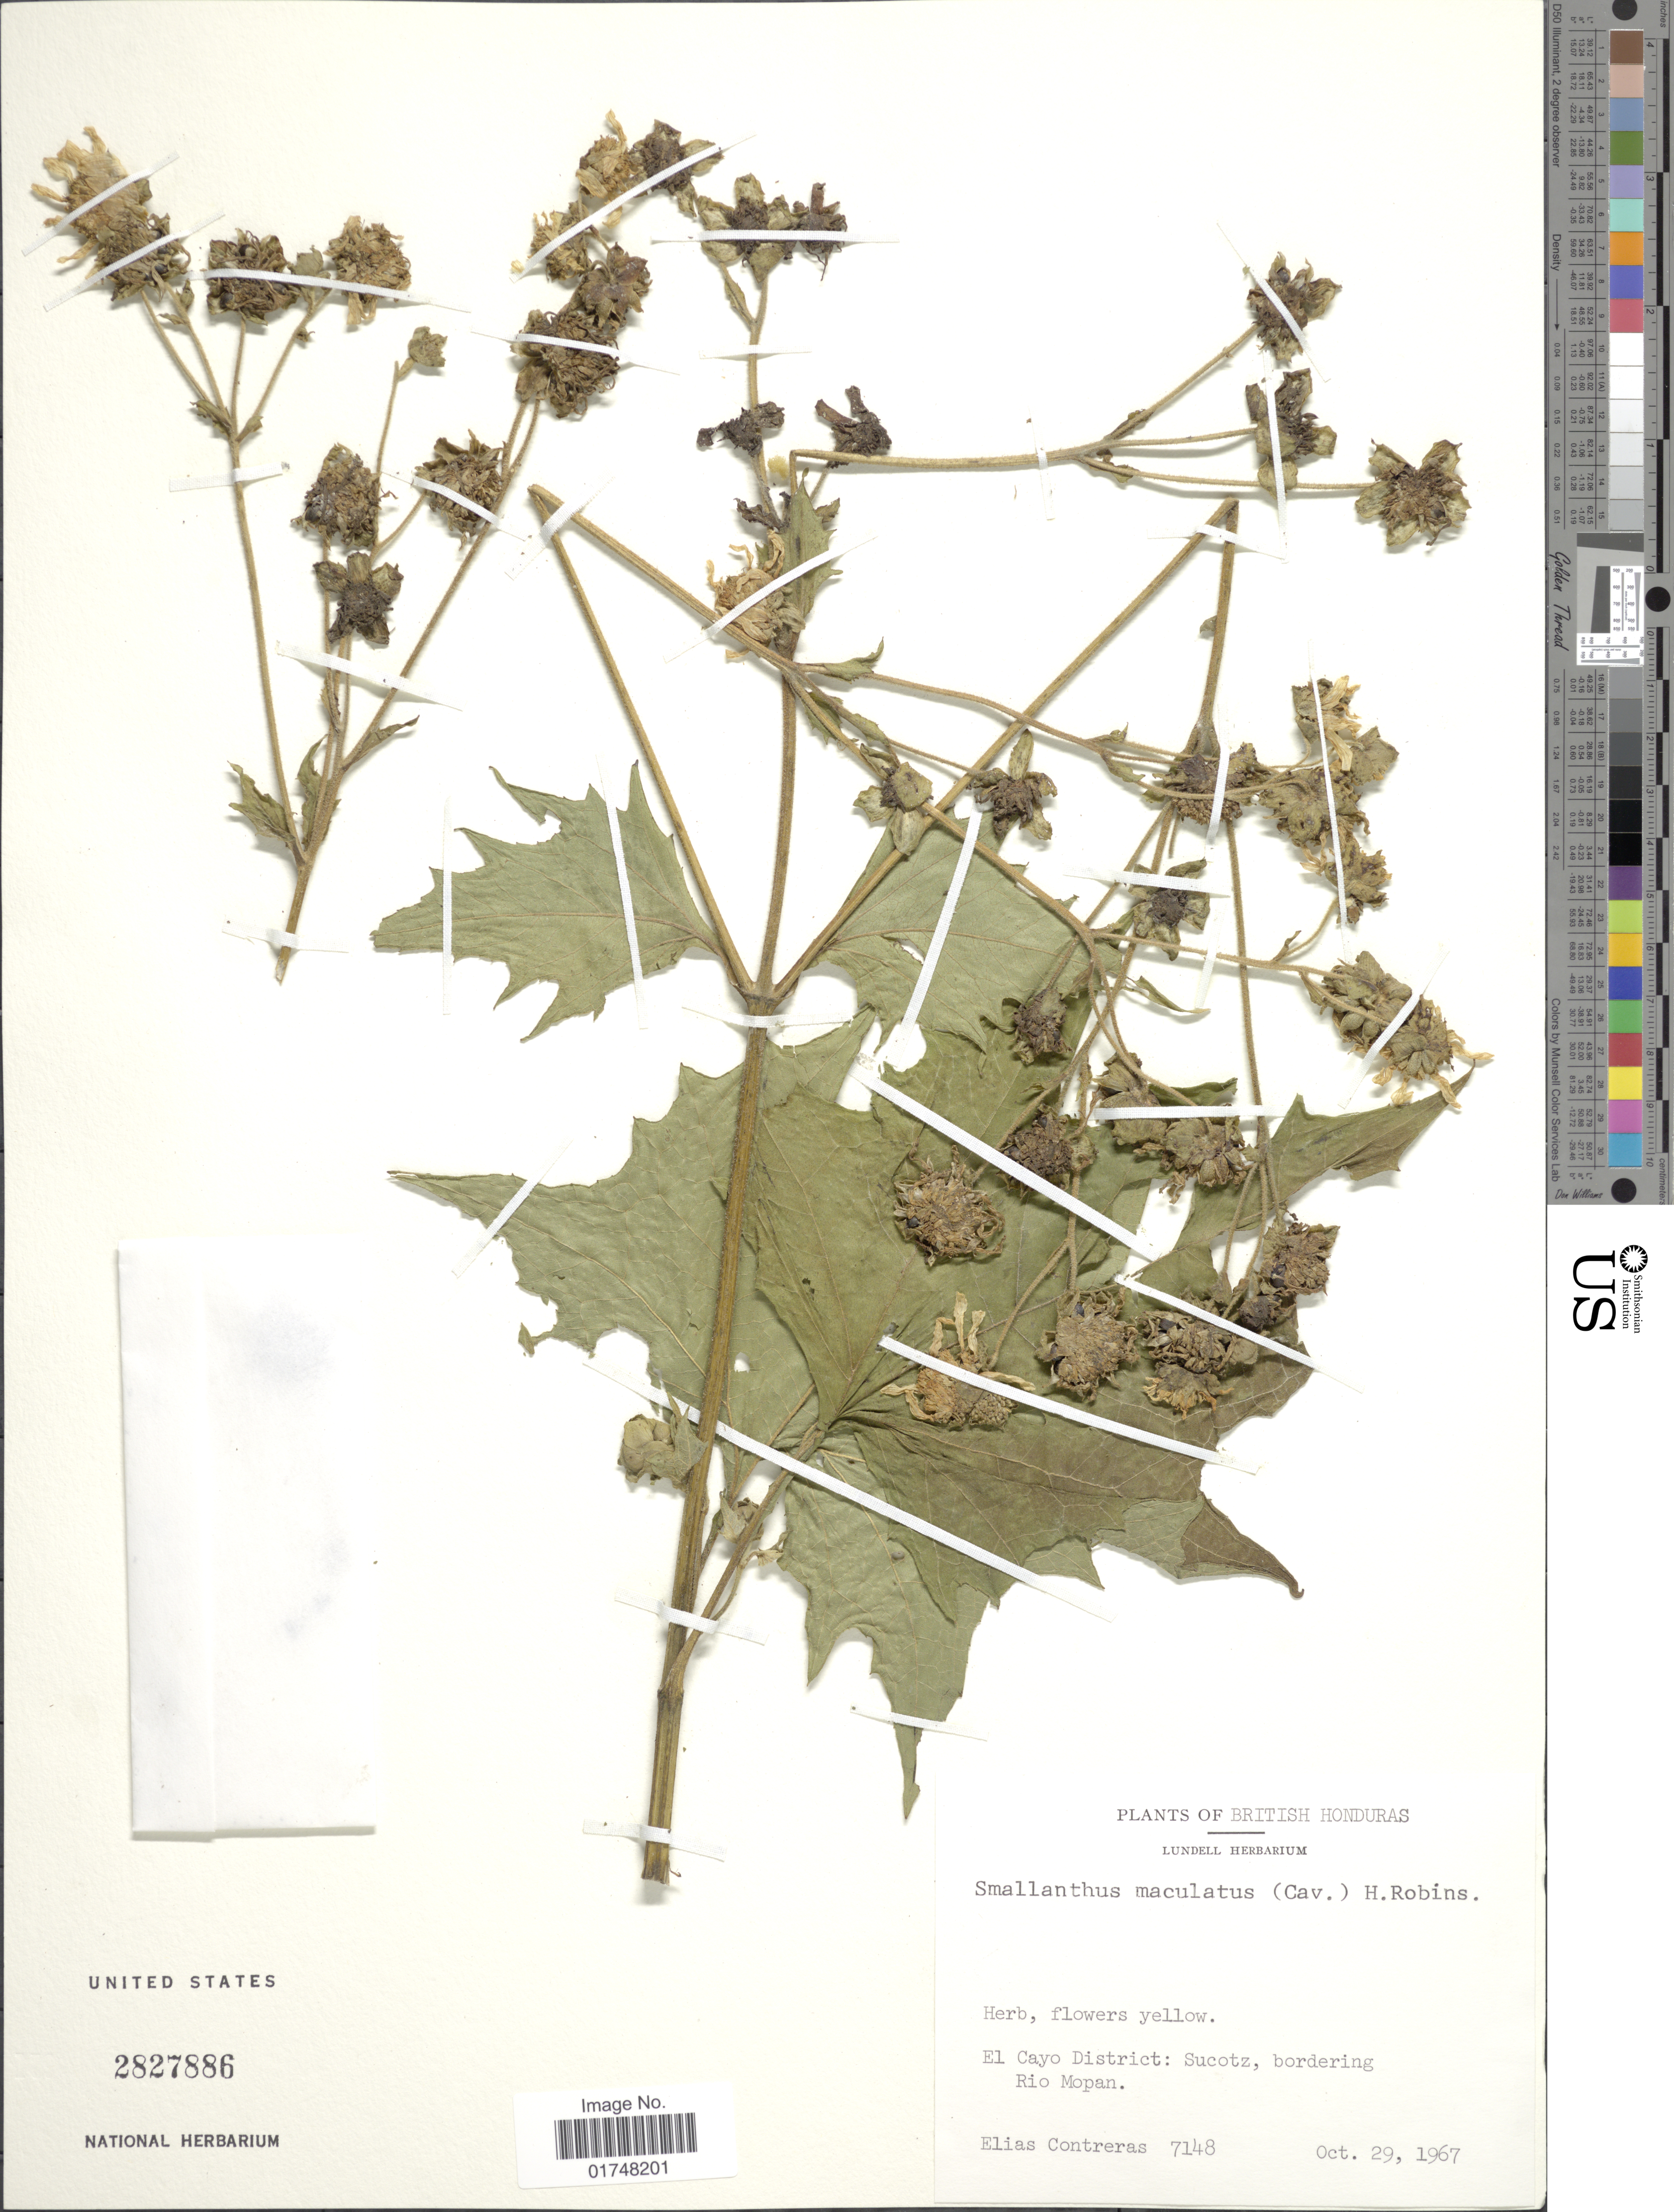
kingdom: Plantae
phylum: Tracheophyta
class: Magnoliopsida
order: Asterales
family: Asteraceae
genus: Smallanthus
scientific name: Smallanthus maculatus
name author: (Cav.) H. Rob.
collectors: E. Contreras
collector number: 7148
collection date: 1967-10-29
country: Belize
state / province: Cayo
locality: British Honduras. Sucotz, bordering Rio Mopan.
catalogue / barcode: US 2827886